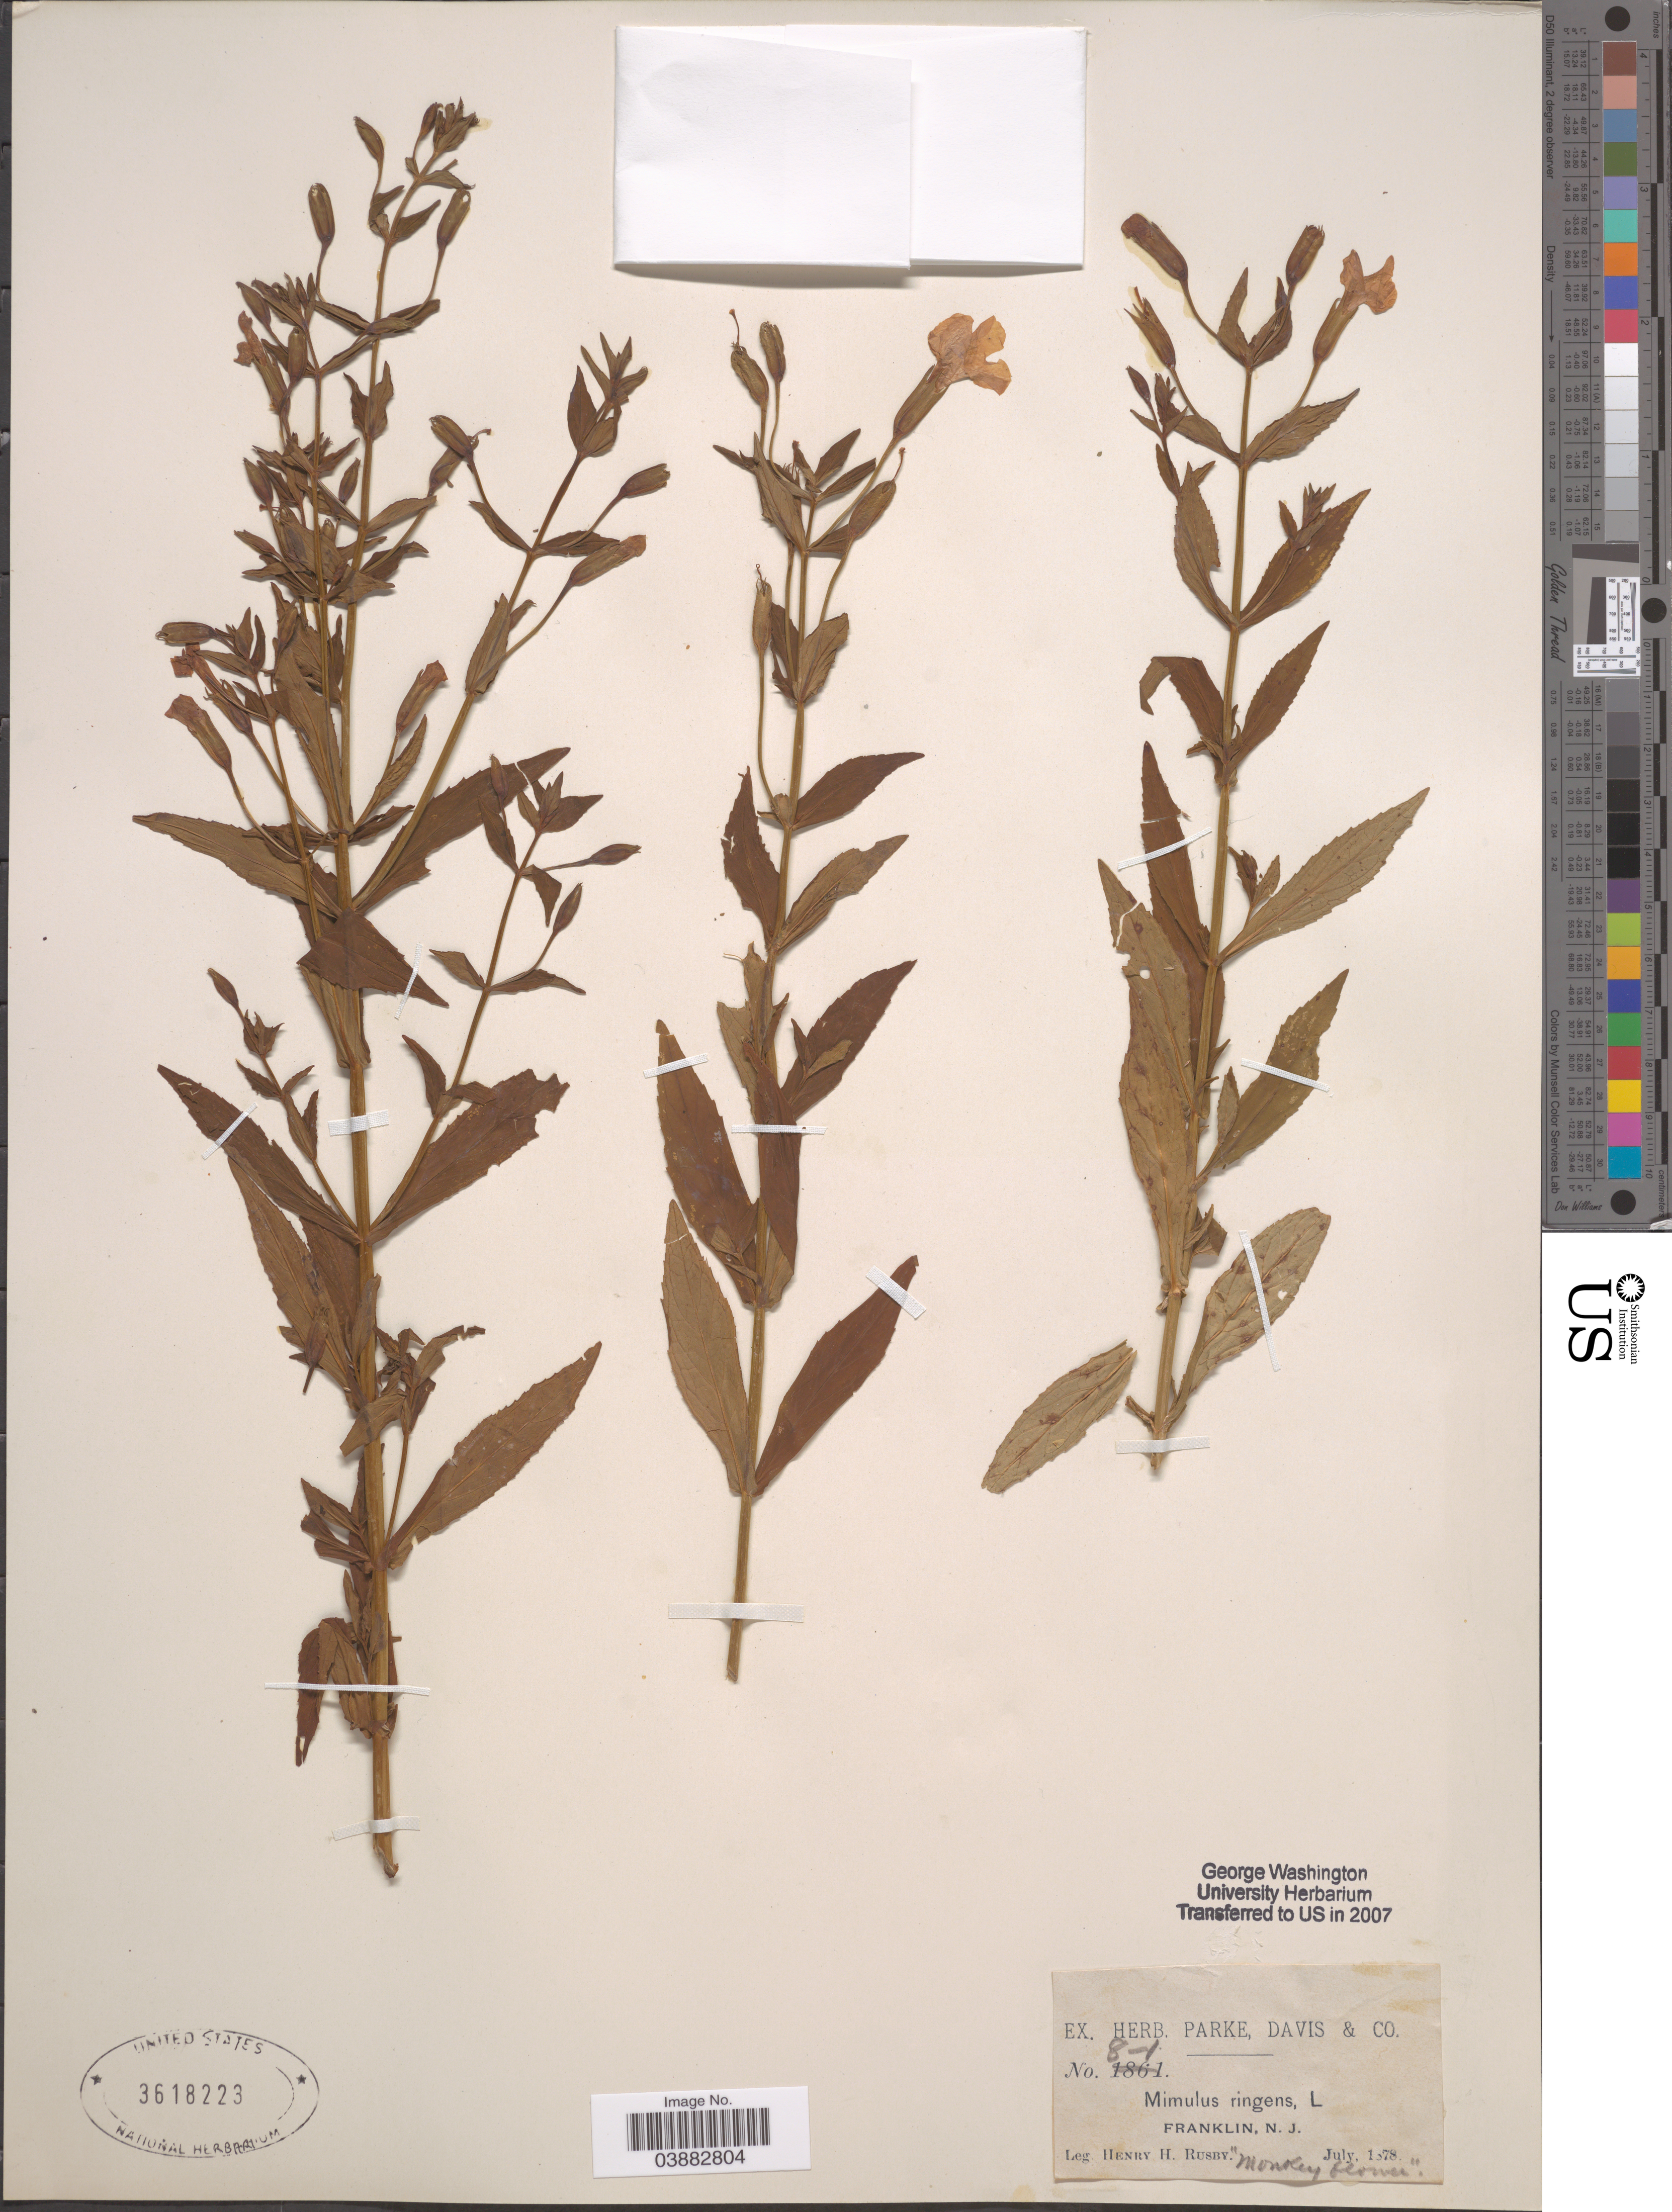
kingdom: Plantae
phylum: Tracheophyta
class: Magnoliopsida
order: Lamiales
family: Phrymaceae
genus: Mimulus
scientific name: Mimulus ringens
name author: L.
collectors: H. H. Rusby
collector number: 8-1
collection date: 1878-07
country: United States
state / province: New Jersey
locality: Franklin, N.J.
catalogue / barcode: US 3618223